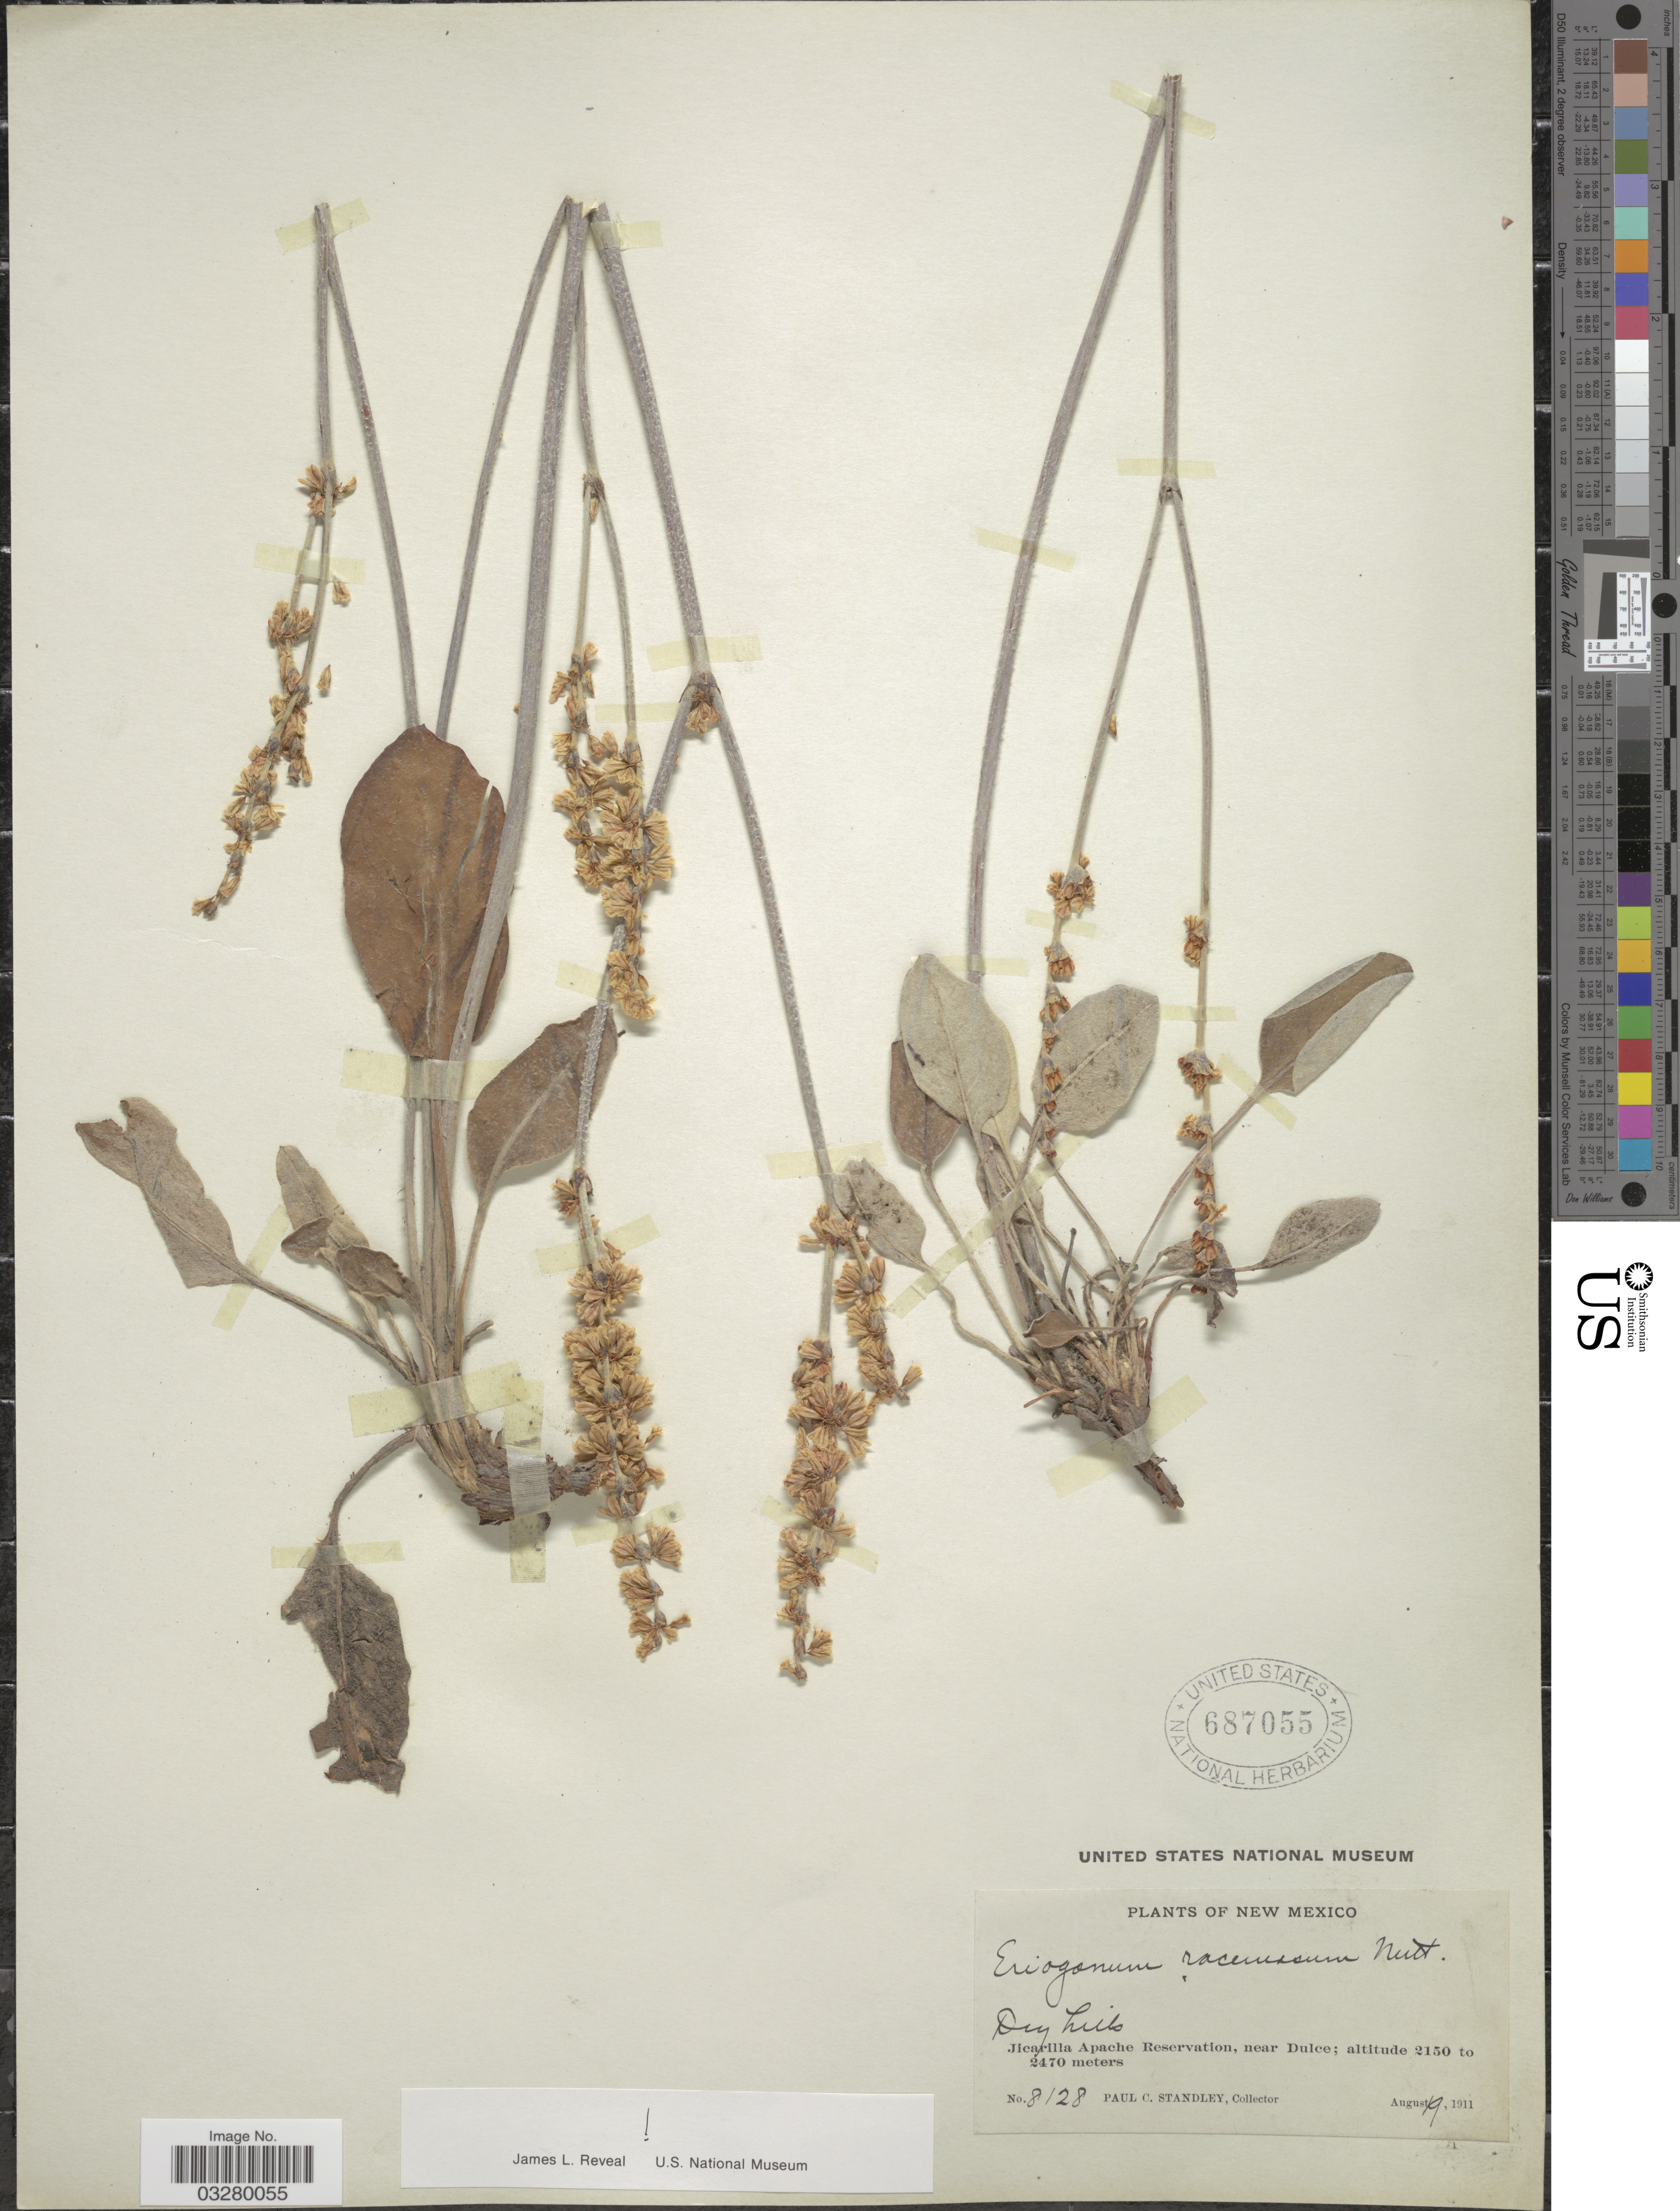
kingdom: Plantae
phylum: Tracheophyta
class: Magnoliopsida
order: Caryophyllales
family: Polygonaceae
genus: Eriogonum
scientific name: Eriogonum racemosum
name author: Nutt.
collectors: P. C. Standley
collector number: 8128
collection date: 1911-08-19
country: United States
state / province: New Mexico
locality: Jicarilla Apache Reservation, near Dulce.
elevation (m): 2150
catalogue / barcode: US 687055